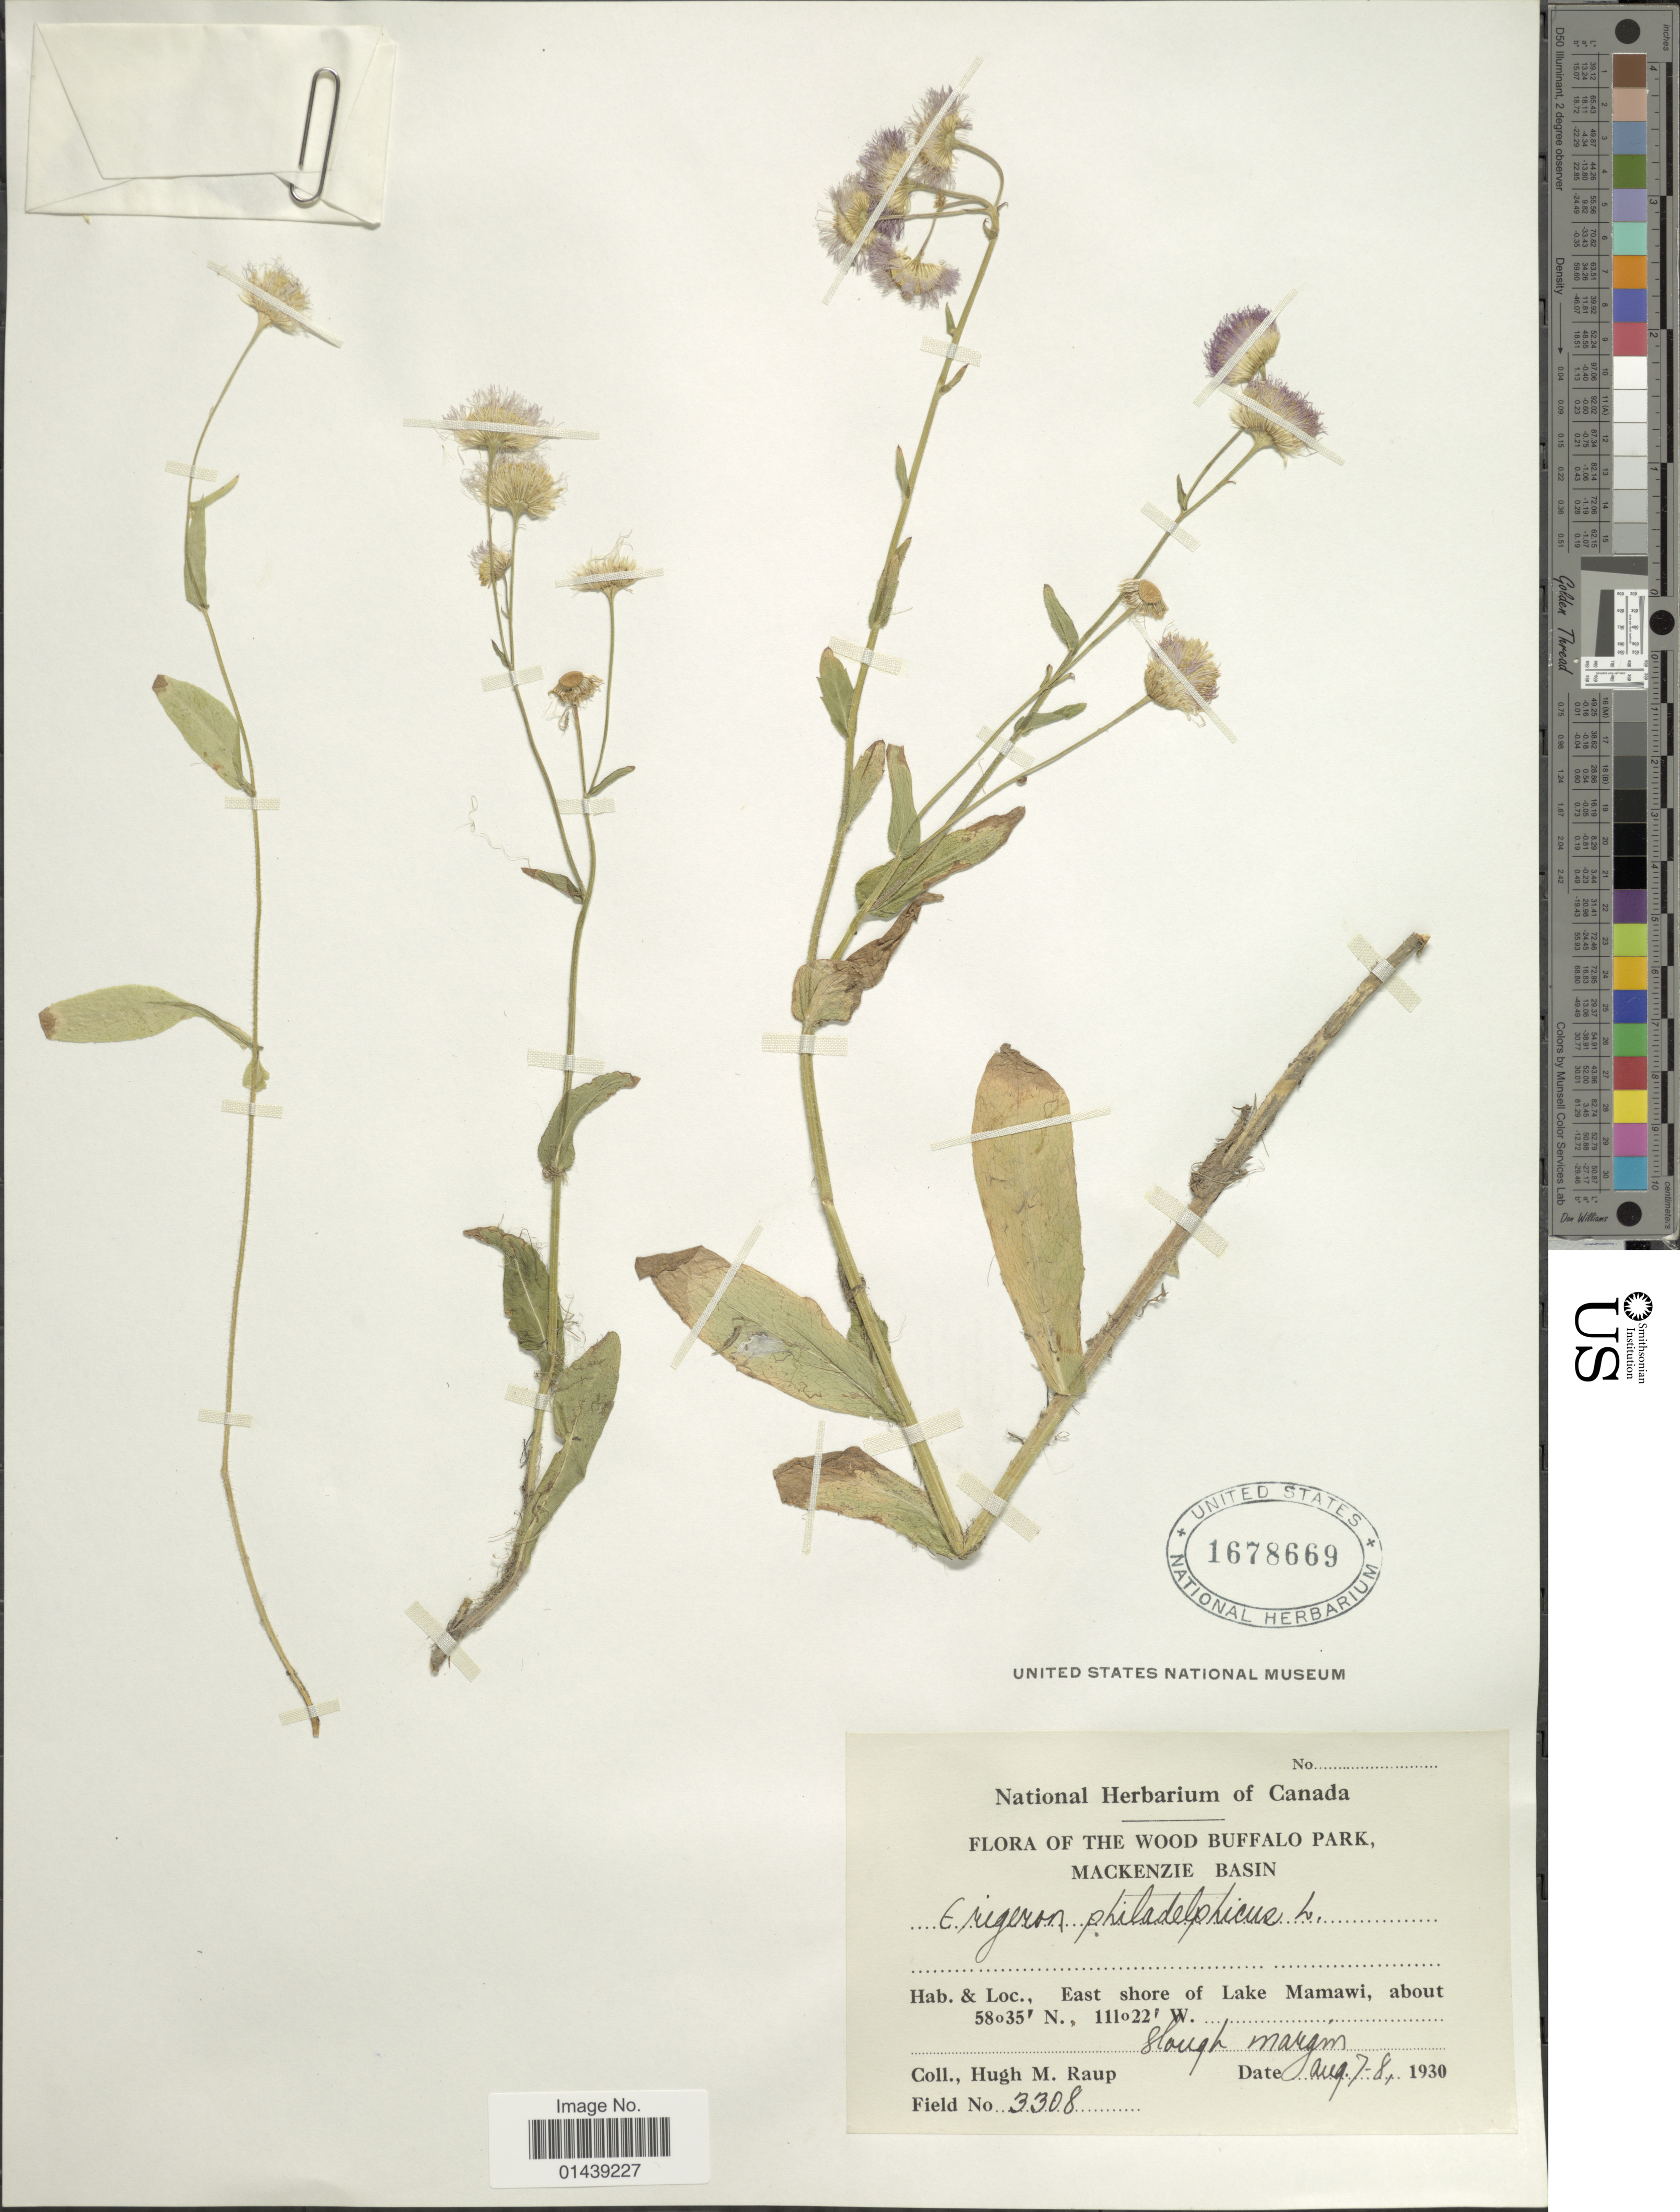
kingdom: Plantae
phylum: Tracheophyta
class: Magnoliopsida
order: Asterales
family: Asteraceae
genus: Erigeron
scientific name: Erigeron philadelphicus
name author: L.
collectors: H. Raup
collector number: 3308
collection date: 1930-05-07/1930-05-08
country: Canada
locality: The Wood Buffalo Park. Mackenzie Basin. East shore of Lake Mamawi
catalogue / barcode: US 1678669